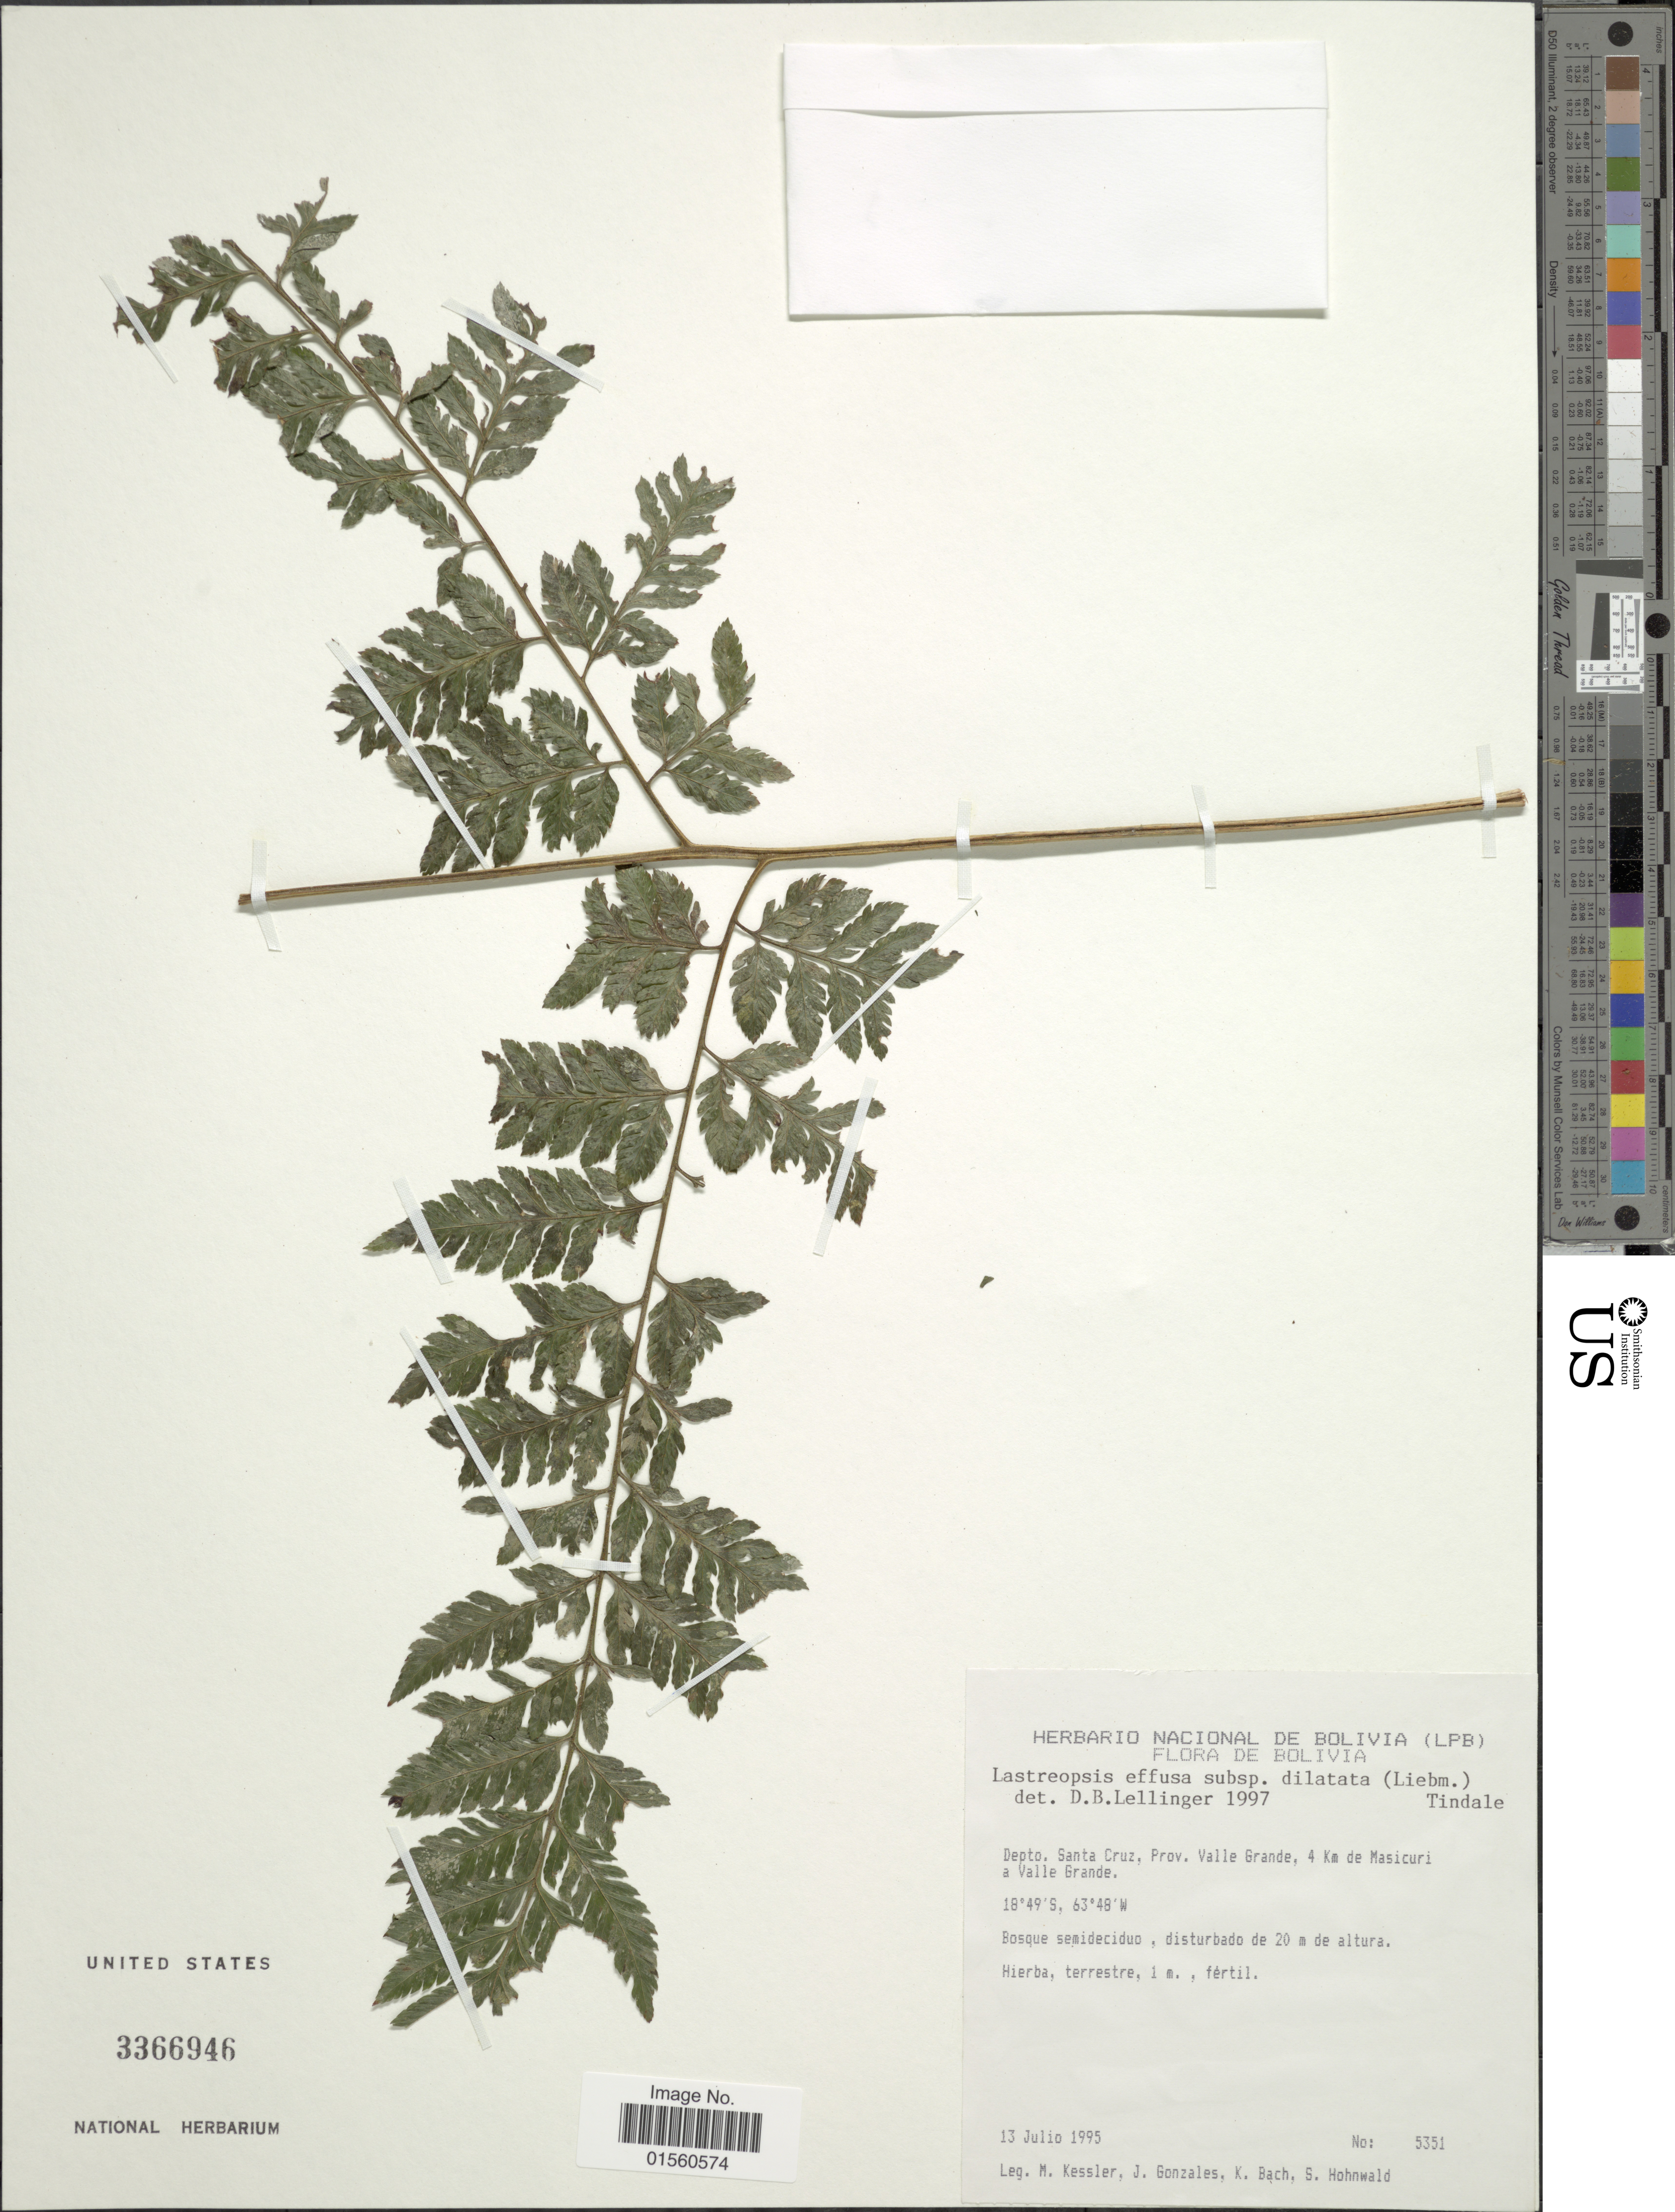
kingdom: Plantae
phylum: Tracheophyta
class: Polypodiopsida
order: Polypodiales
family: Dryopteridaceae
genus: Parapolystichum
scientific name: Parapolystichum effusum var. effusum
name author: (Sw.) Ching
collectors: M. Kessler, J. Gonzales, K. Bach & S. Hohnwald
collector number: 5351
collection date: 1995-07-13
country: Bolivia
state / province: Santa Cruz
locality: Depto. Santa Cruz, Prov. Valle Grande, 4 km de Masicuri a Valle Grande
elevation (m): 20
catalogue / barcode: US 3366946